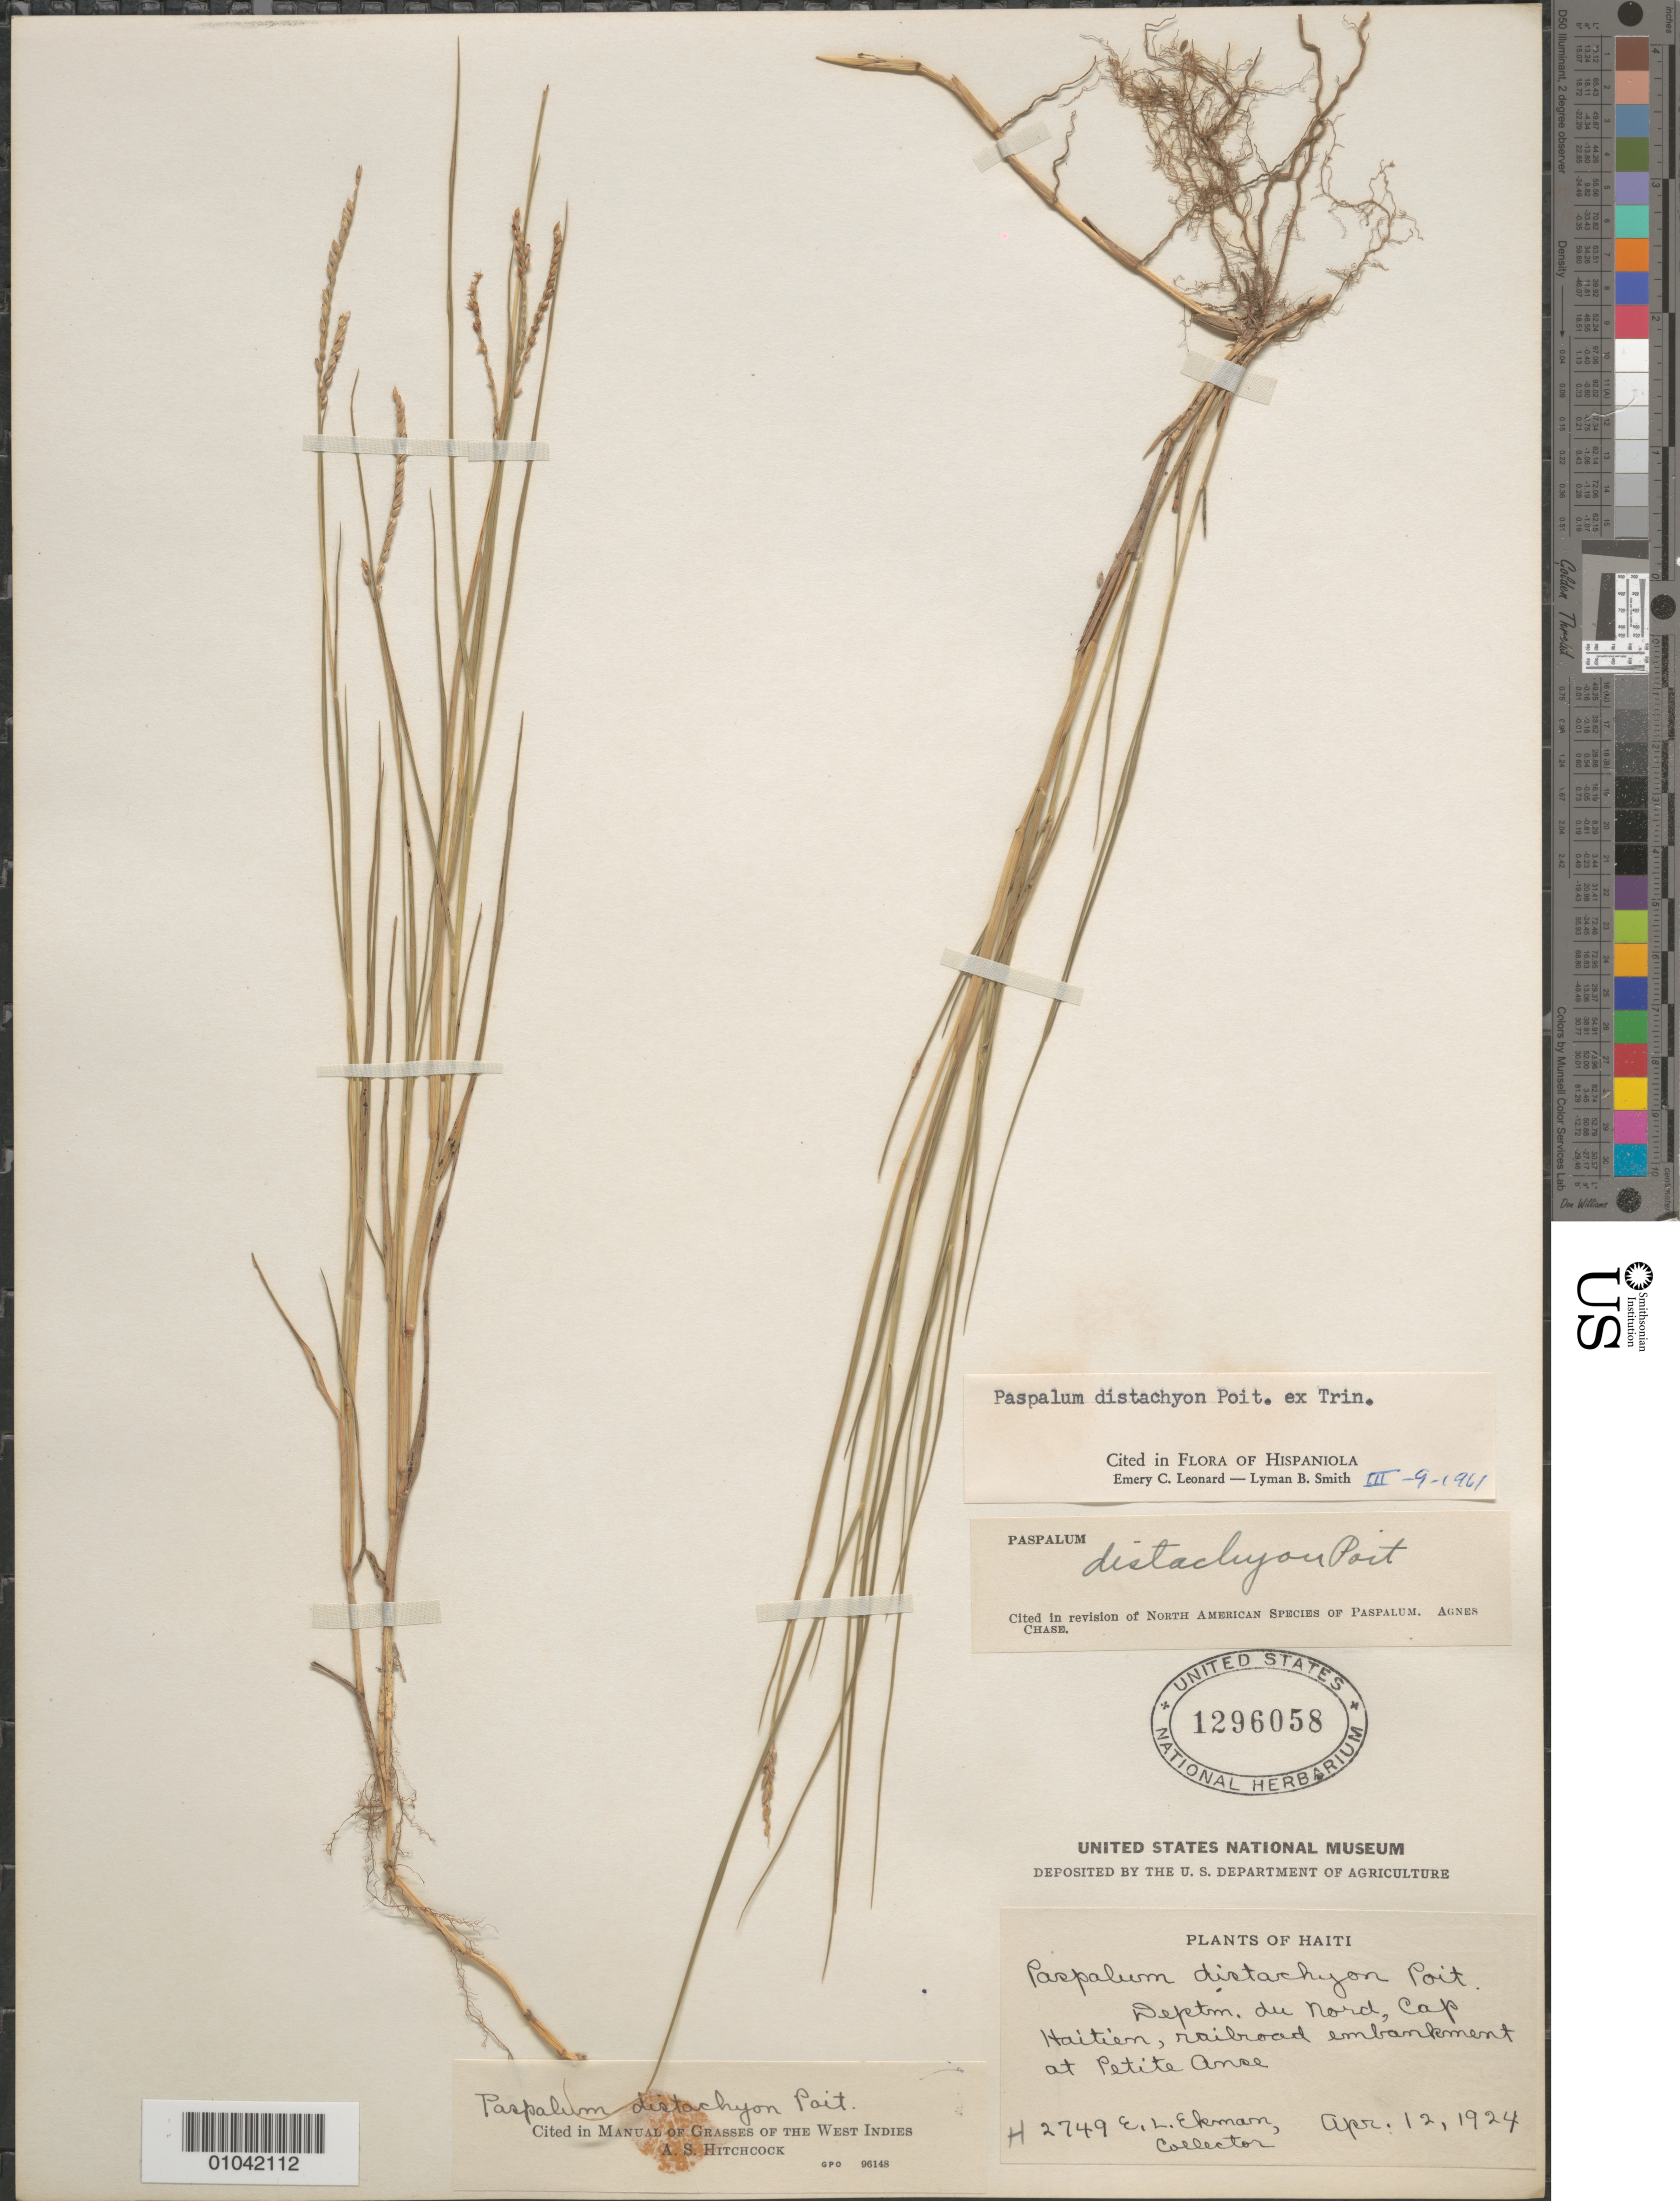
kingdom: Plantae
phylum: Tracheophyta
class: Liliopsida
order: Poales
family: Poaceae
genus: Paspalum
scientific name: Paspalum paspalodes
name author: (Michx.) Scribn.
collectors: E. L. Ekman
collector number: H 2749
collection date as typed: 12 Apr 1924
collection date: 1924-04-12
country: Haiti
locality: Department du Nord, railroad embankment at Petite Anse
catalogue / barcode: US 1296058